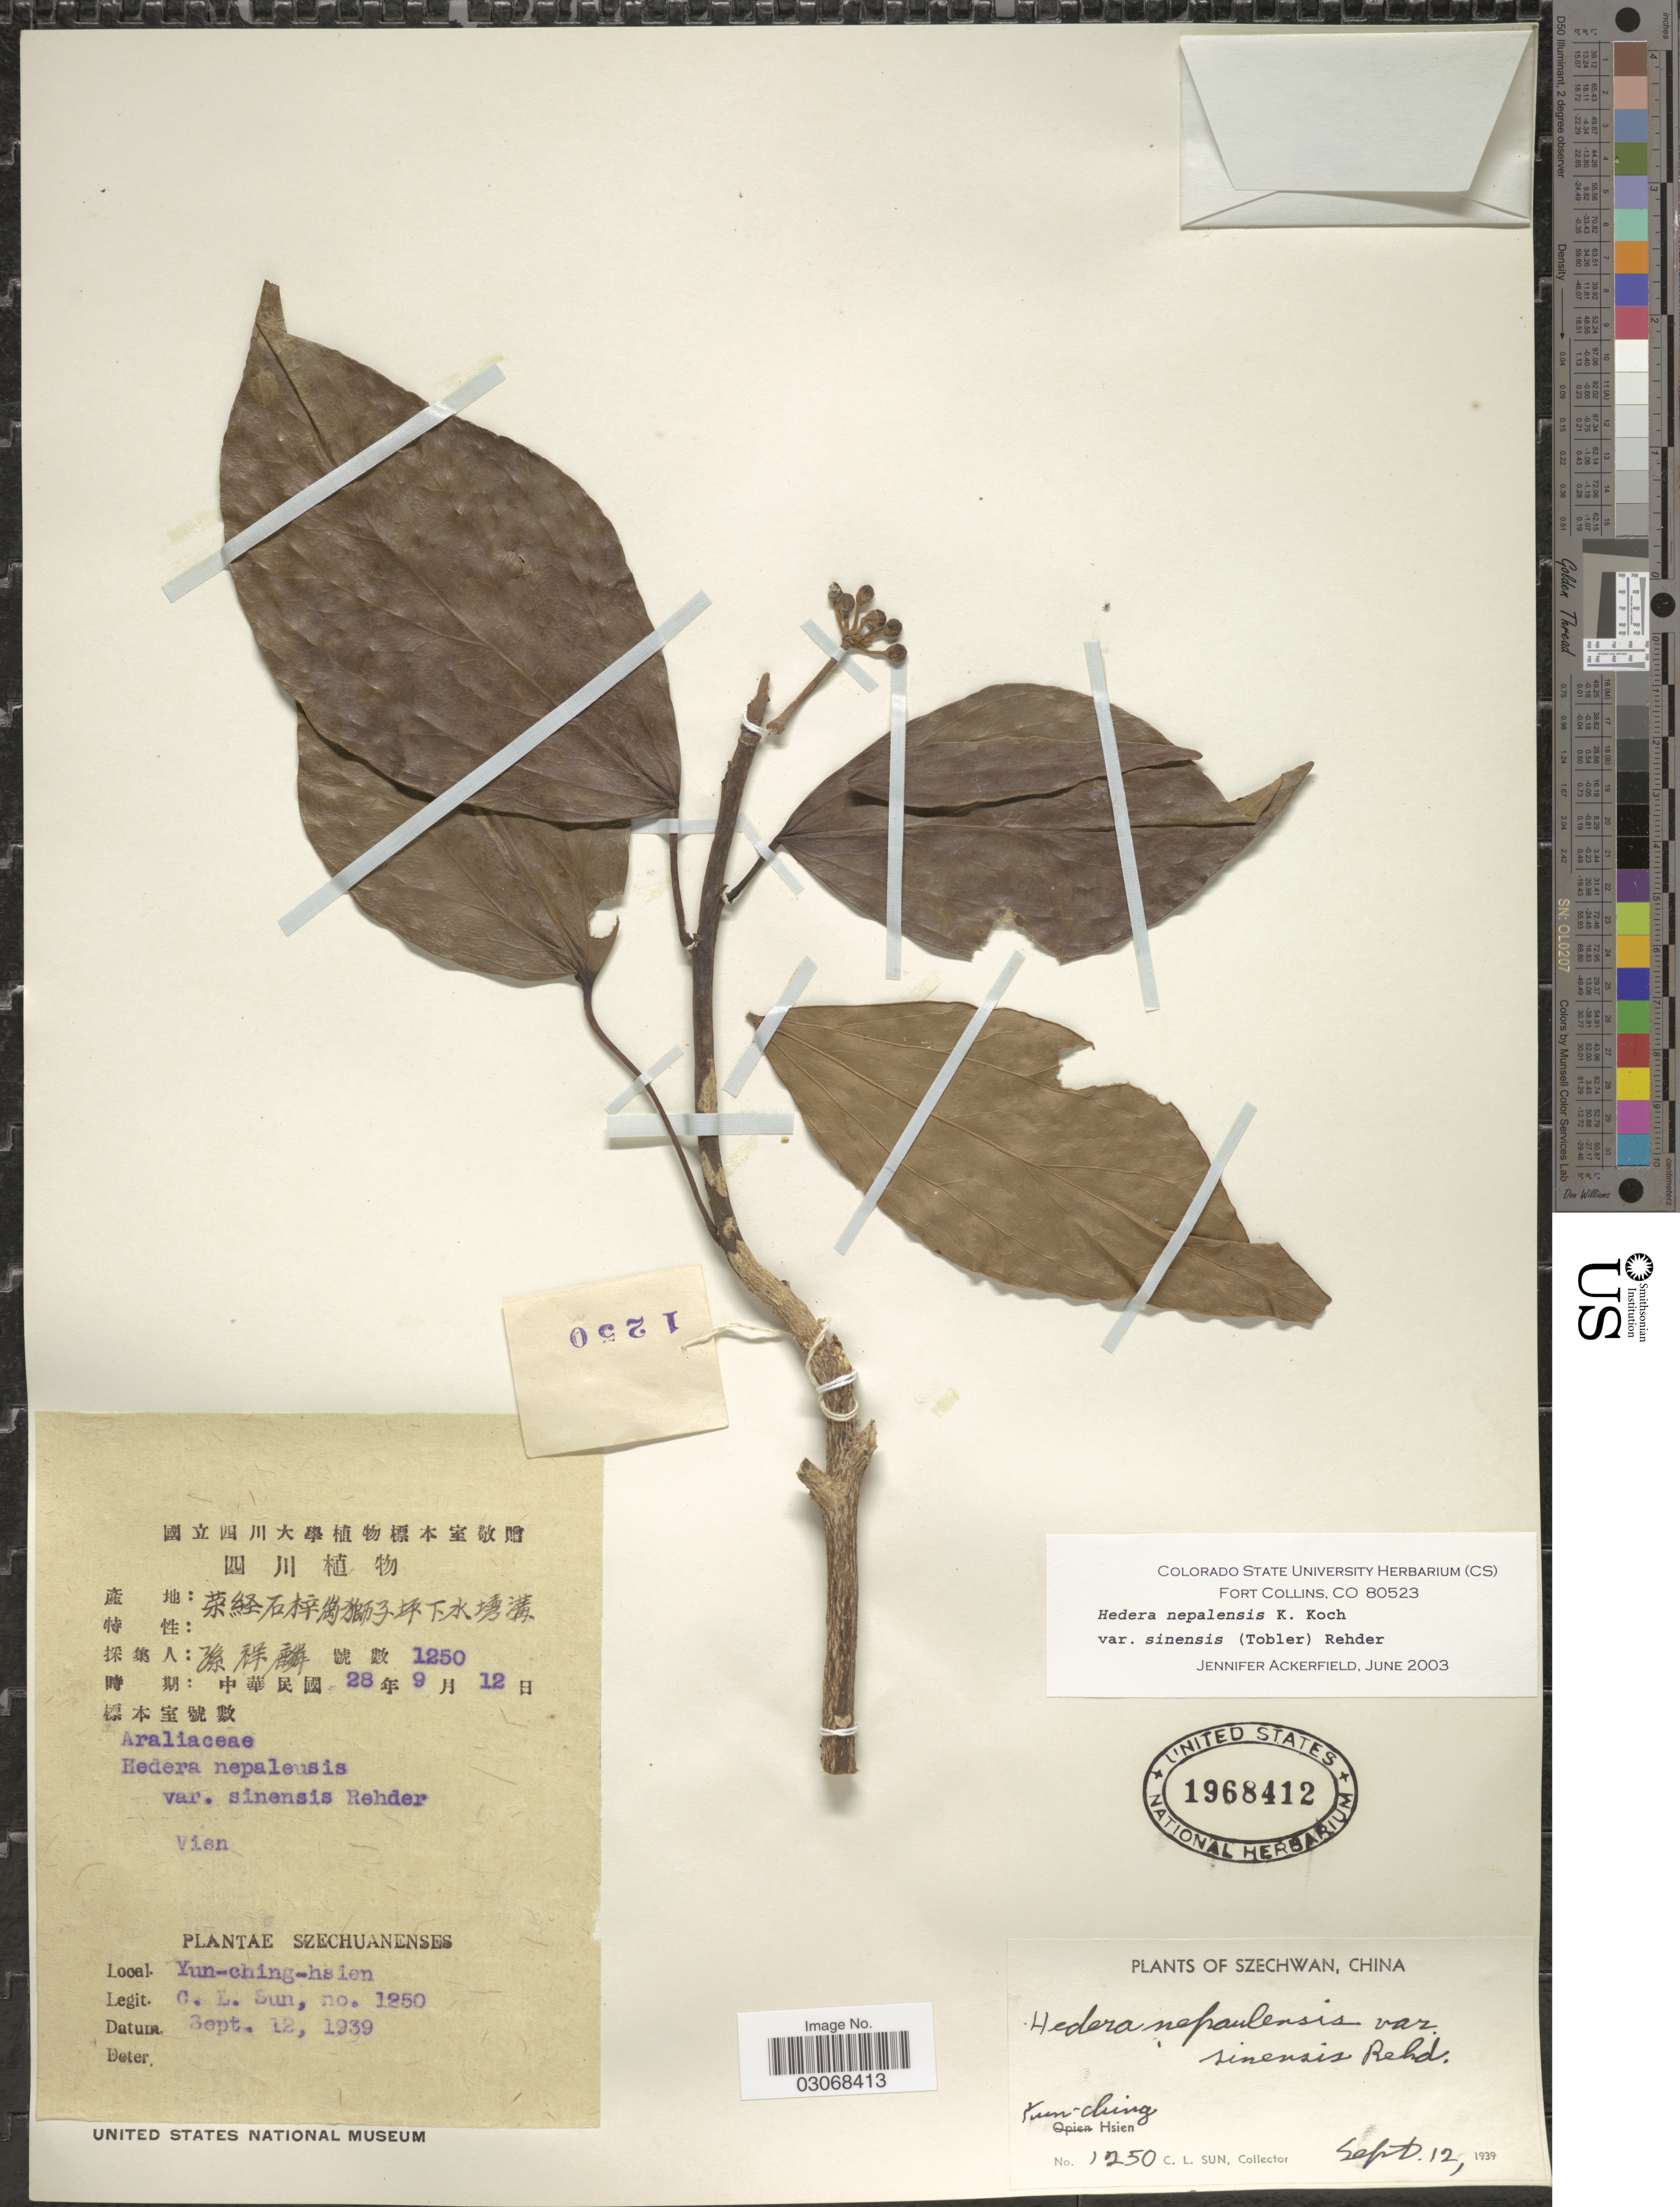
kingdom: Plantae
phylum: Tracheophyta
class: Magnoliopsida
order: Apiales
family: Araliaceae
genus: Hedera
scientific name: Hedera nepalensis var. sinensis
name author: (Tobler) Rehder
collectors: C. Sun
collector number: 1250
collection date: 1939-09-12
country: China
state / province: Sichuan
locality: Yun-ching-hsien.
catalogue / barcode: US 1968412